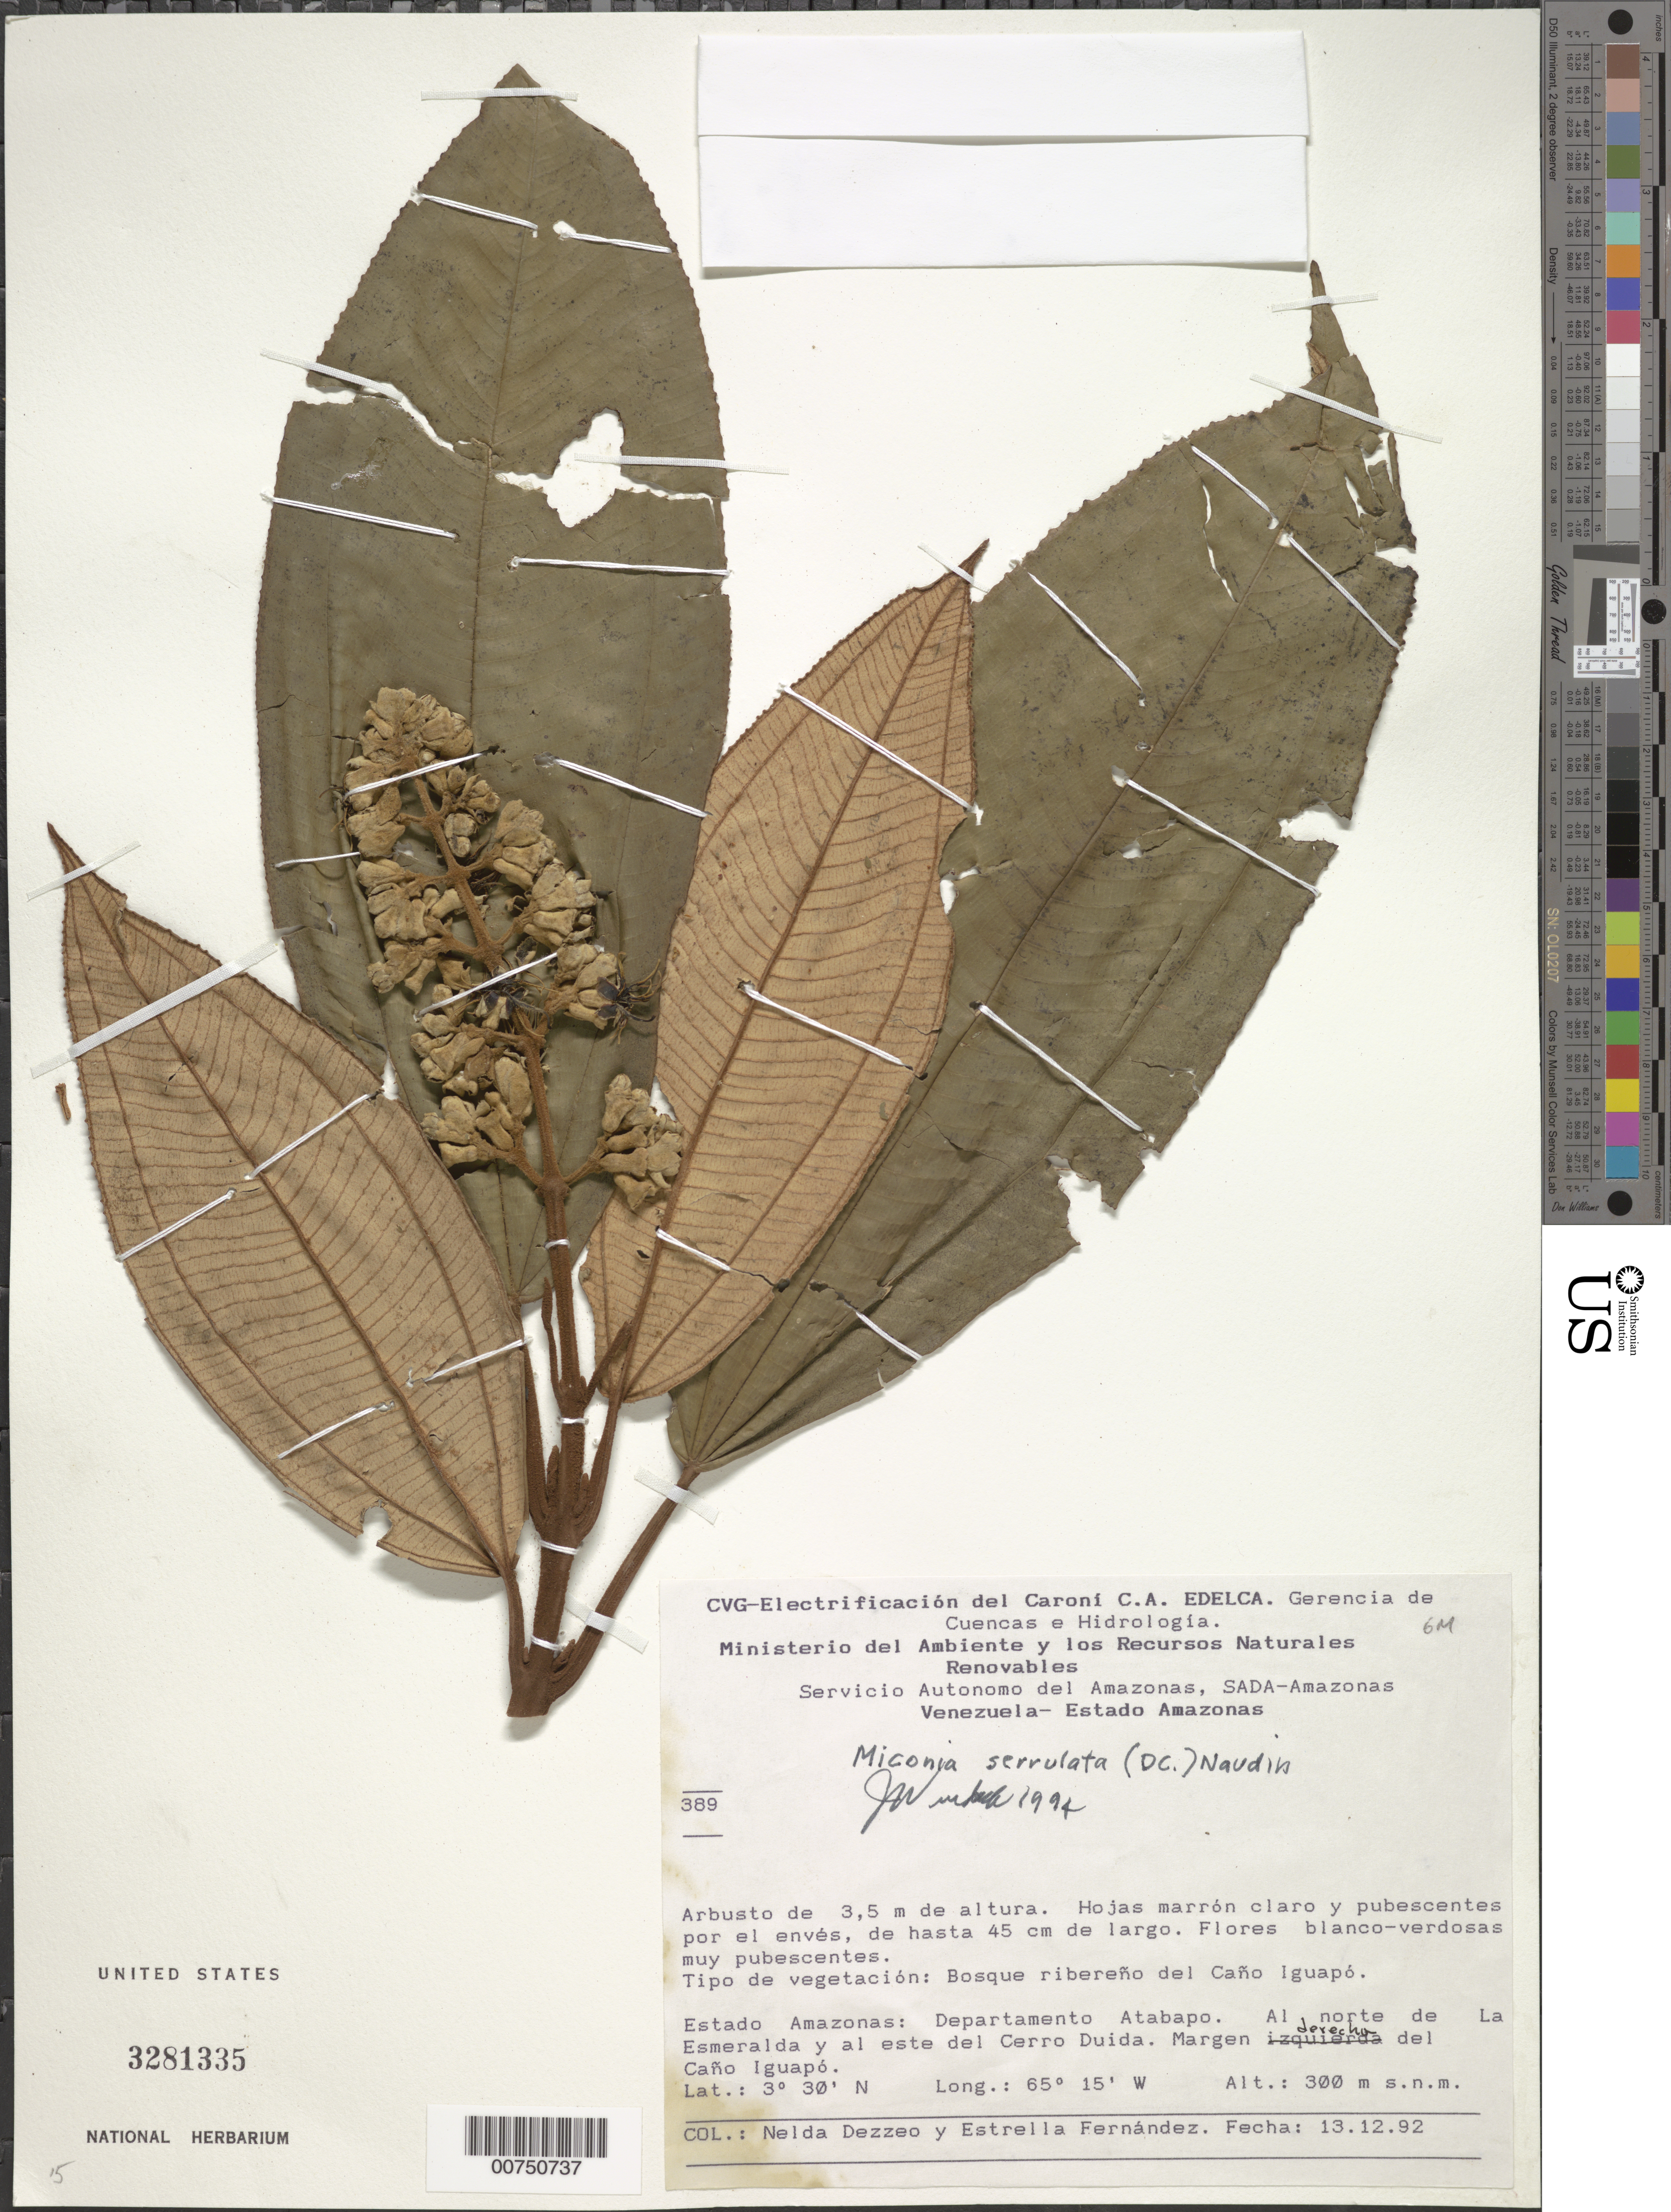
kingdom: Plantae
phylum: Tracheophyta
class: Magnoliopsida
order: Myrtales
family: Melastomataceae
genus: Miconia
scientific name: Miconia serrulata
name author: (DC.) Naudin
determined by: Wurdack, John J., (US), US (UNITED STATES)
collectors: N. Dezzeo & E. Fernandez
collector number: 389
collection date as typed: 13-Dec-92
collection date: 1992-12-13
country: Venezuela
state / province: Amazonas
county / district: Atabapo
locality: La Esmeralda y E del Cerro Duida, N de, margen del Caño Iguapo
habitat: Bosque ribreno, margen derecha del cano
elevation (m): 300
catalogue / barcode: US 3281335